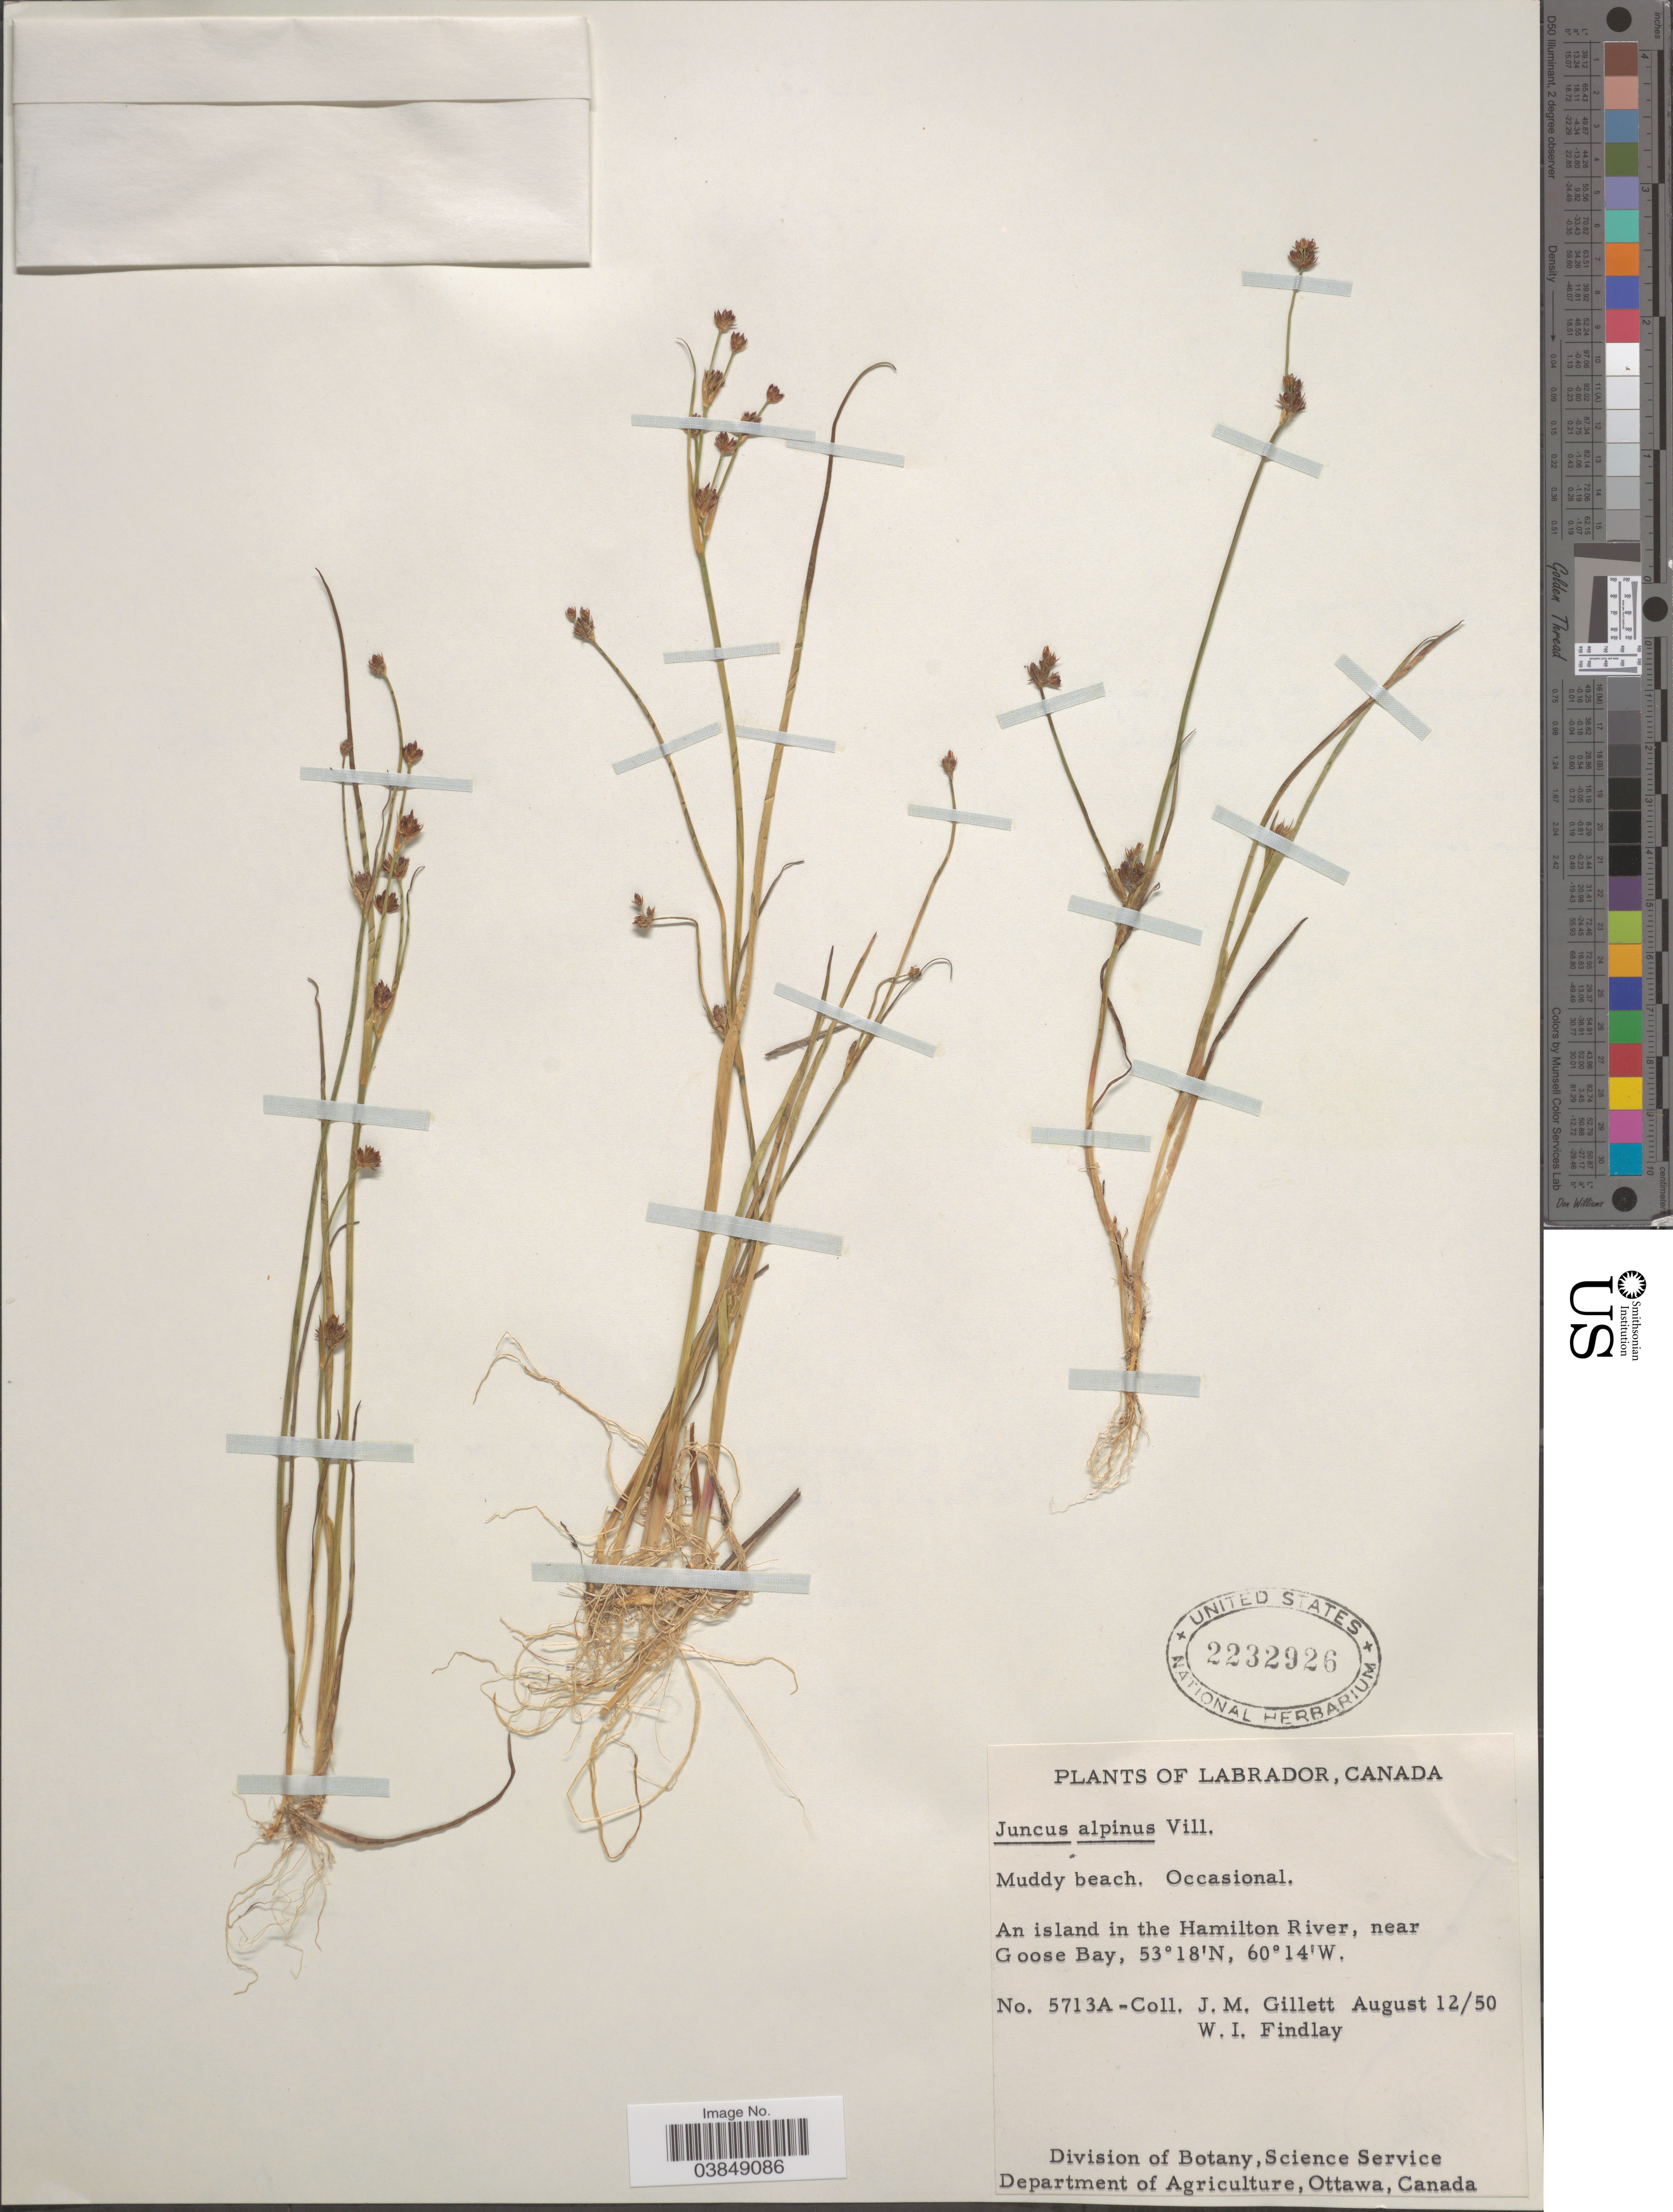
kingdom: Plantae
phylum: Tracheophyta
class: Liliopsida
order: Poales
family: Juncaceae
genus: Juncus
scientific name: Juncus alpinus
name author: Vill.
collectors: J. M. Gillett & W. Findlay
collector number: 5173A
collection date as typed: Transcribed d/m/y: 12/8/50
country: Canada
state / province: Newfoundland and Labrador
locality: Labrador. Muddy beach. An island in the Hamilton River, near Goose Bay.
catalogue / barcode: US 2232926